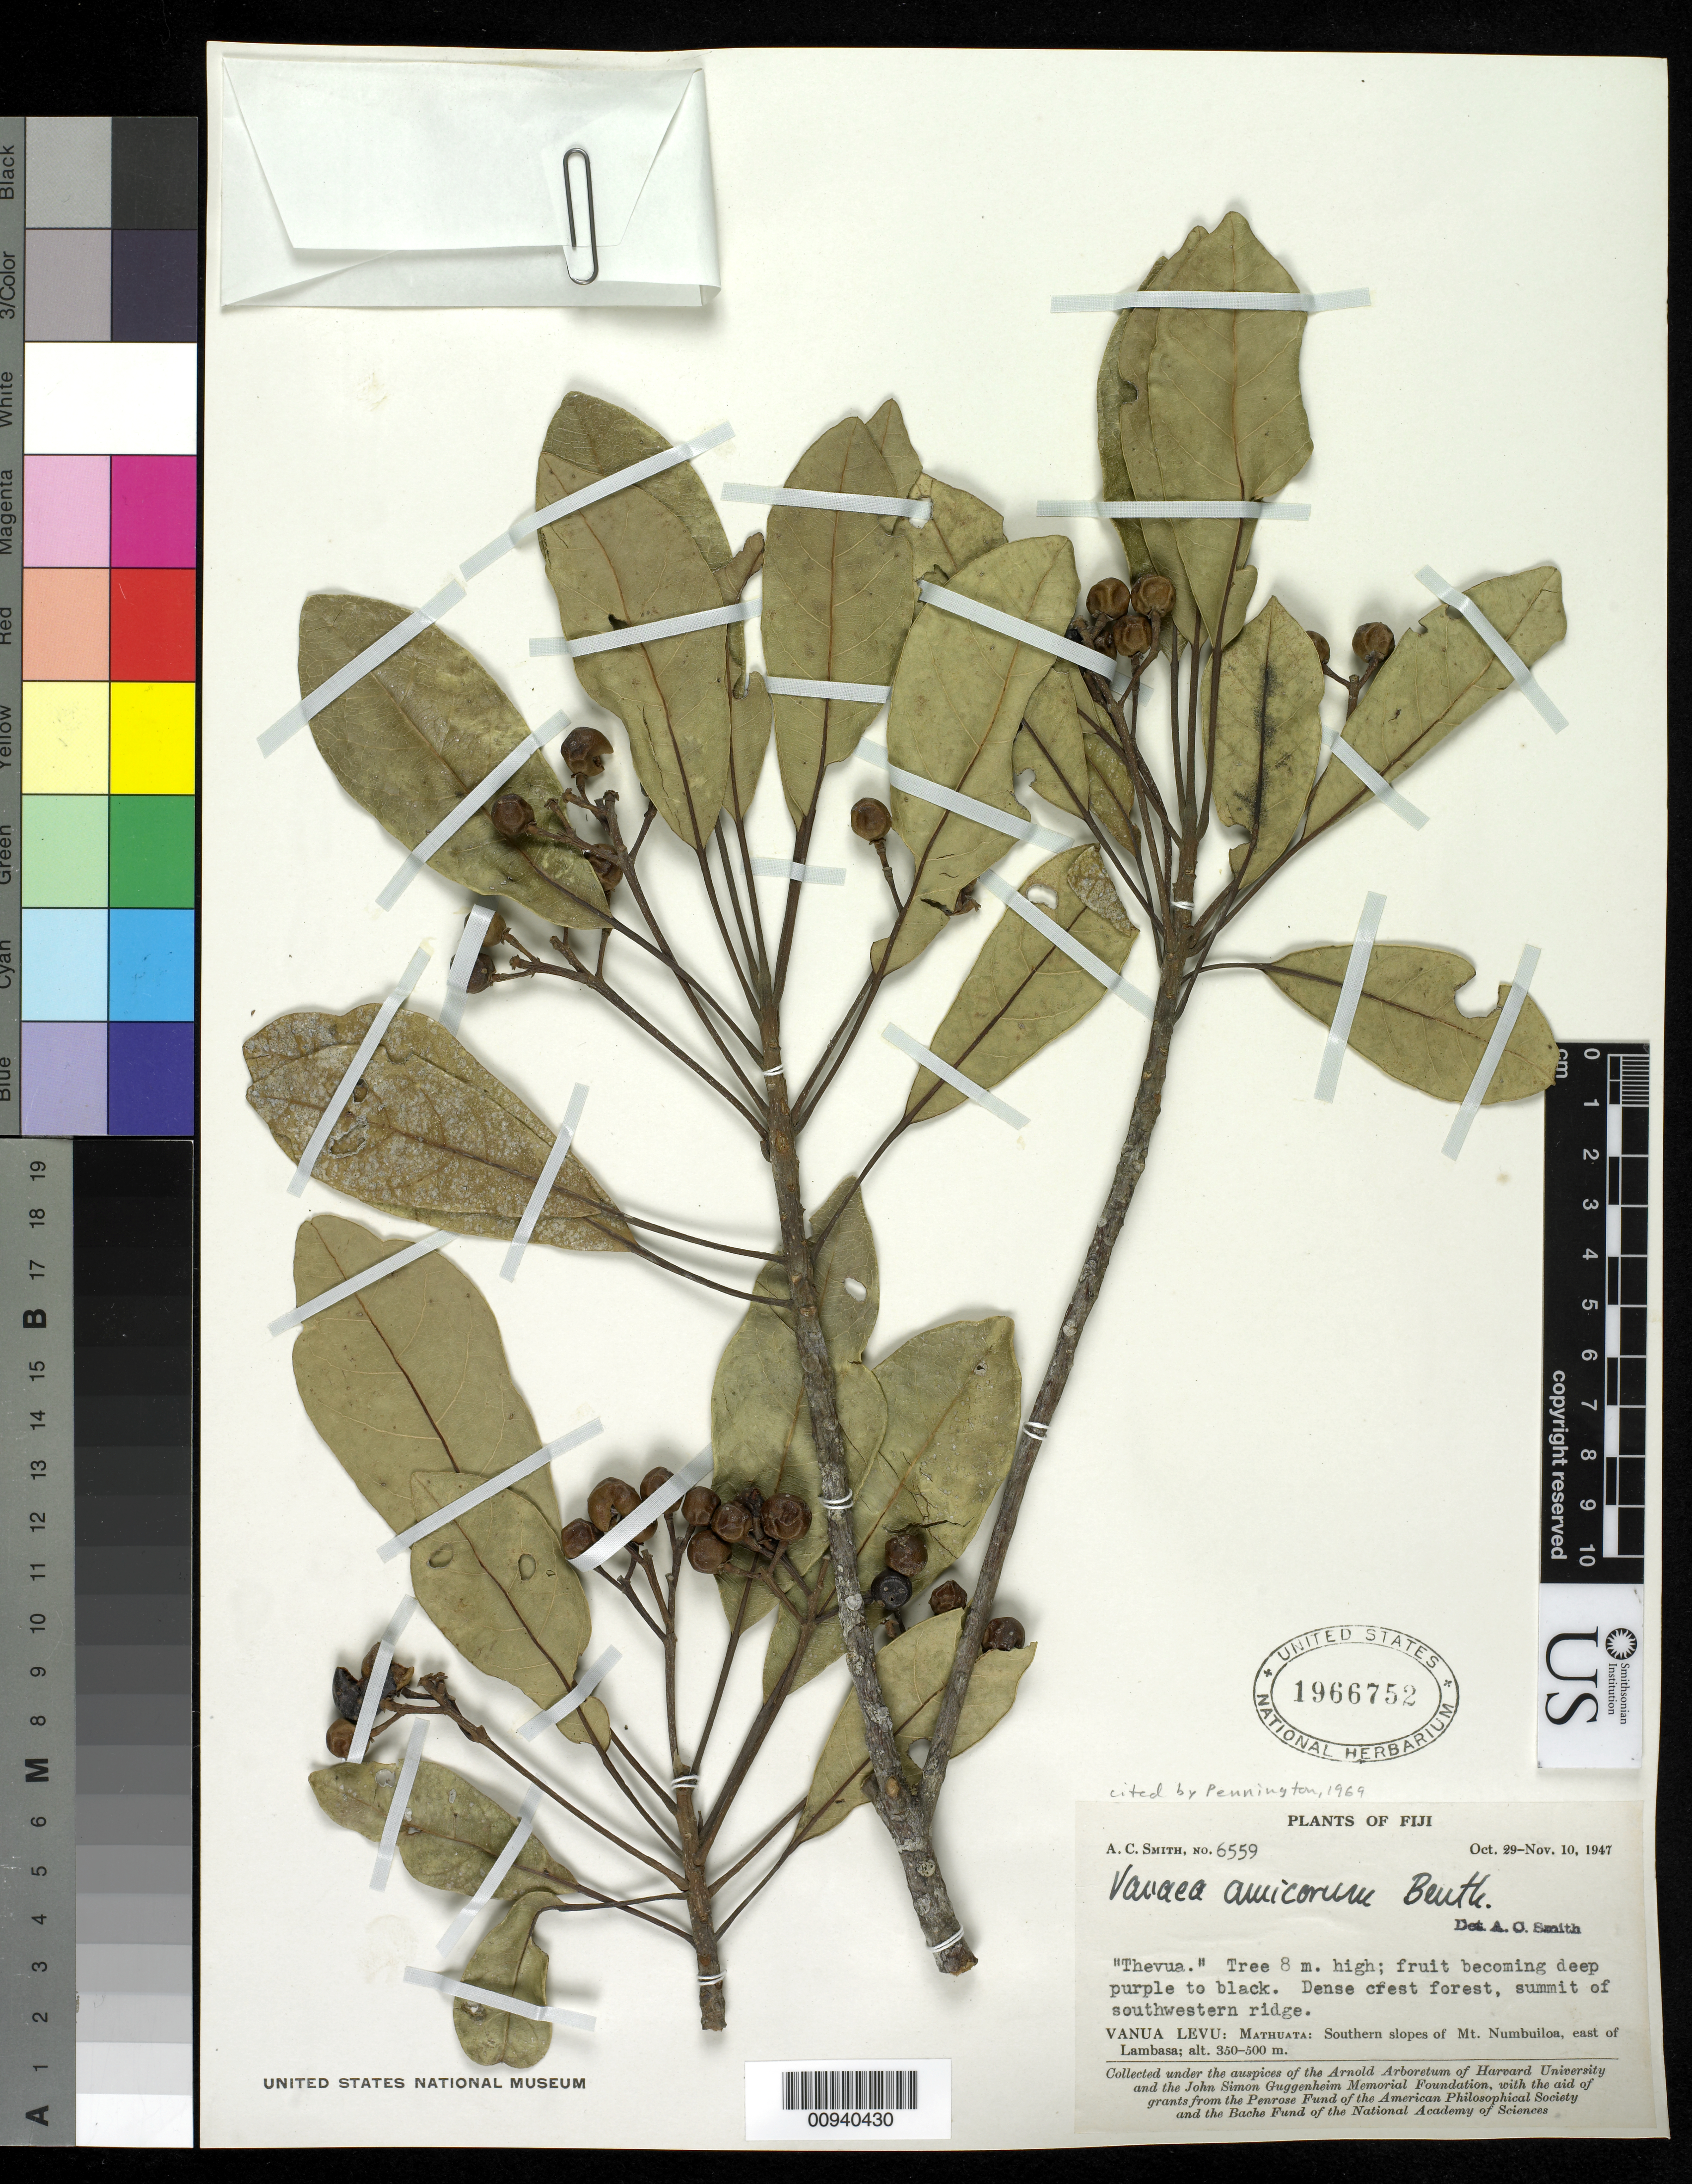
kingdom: Plantae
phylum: Tracheophyta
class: Magnoliopsida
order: Sapindales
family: Meliaceae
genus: Vavaea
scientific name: Vavaea amicorum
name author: Benth.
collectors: C. A. Smith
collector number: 6559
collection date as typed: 29 Oct 1947 to 10 Nov 1947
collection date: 1947-10-29/1947-11-10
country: Fiji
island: Vanua Levu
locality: Southern slopes of Mt. Numbuiloa, E of Lambasa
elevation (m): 350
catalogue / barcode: US 1966752